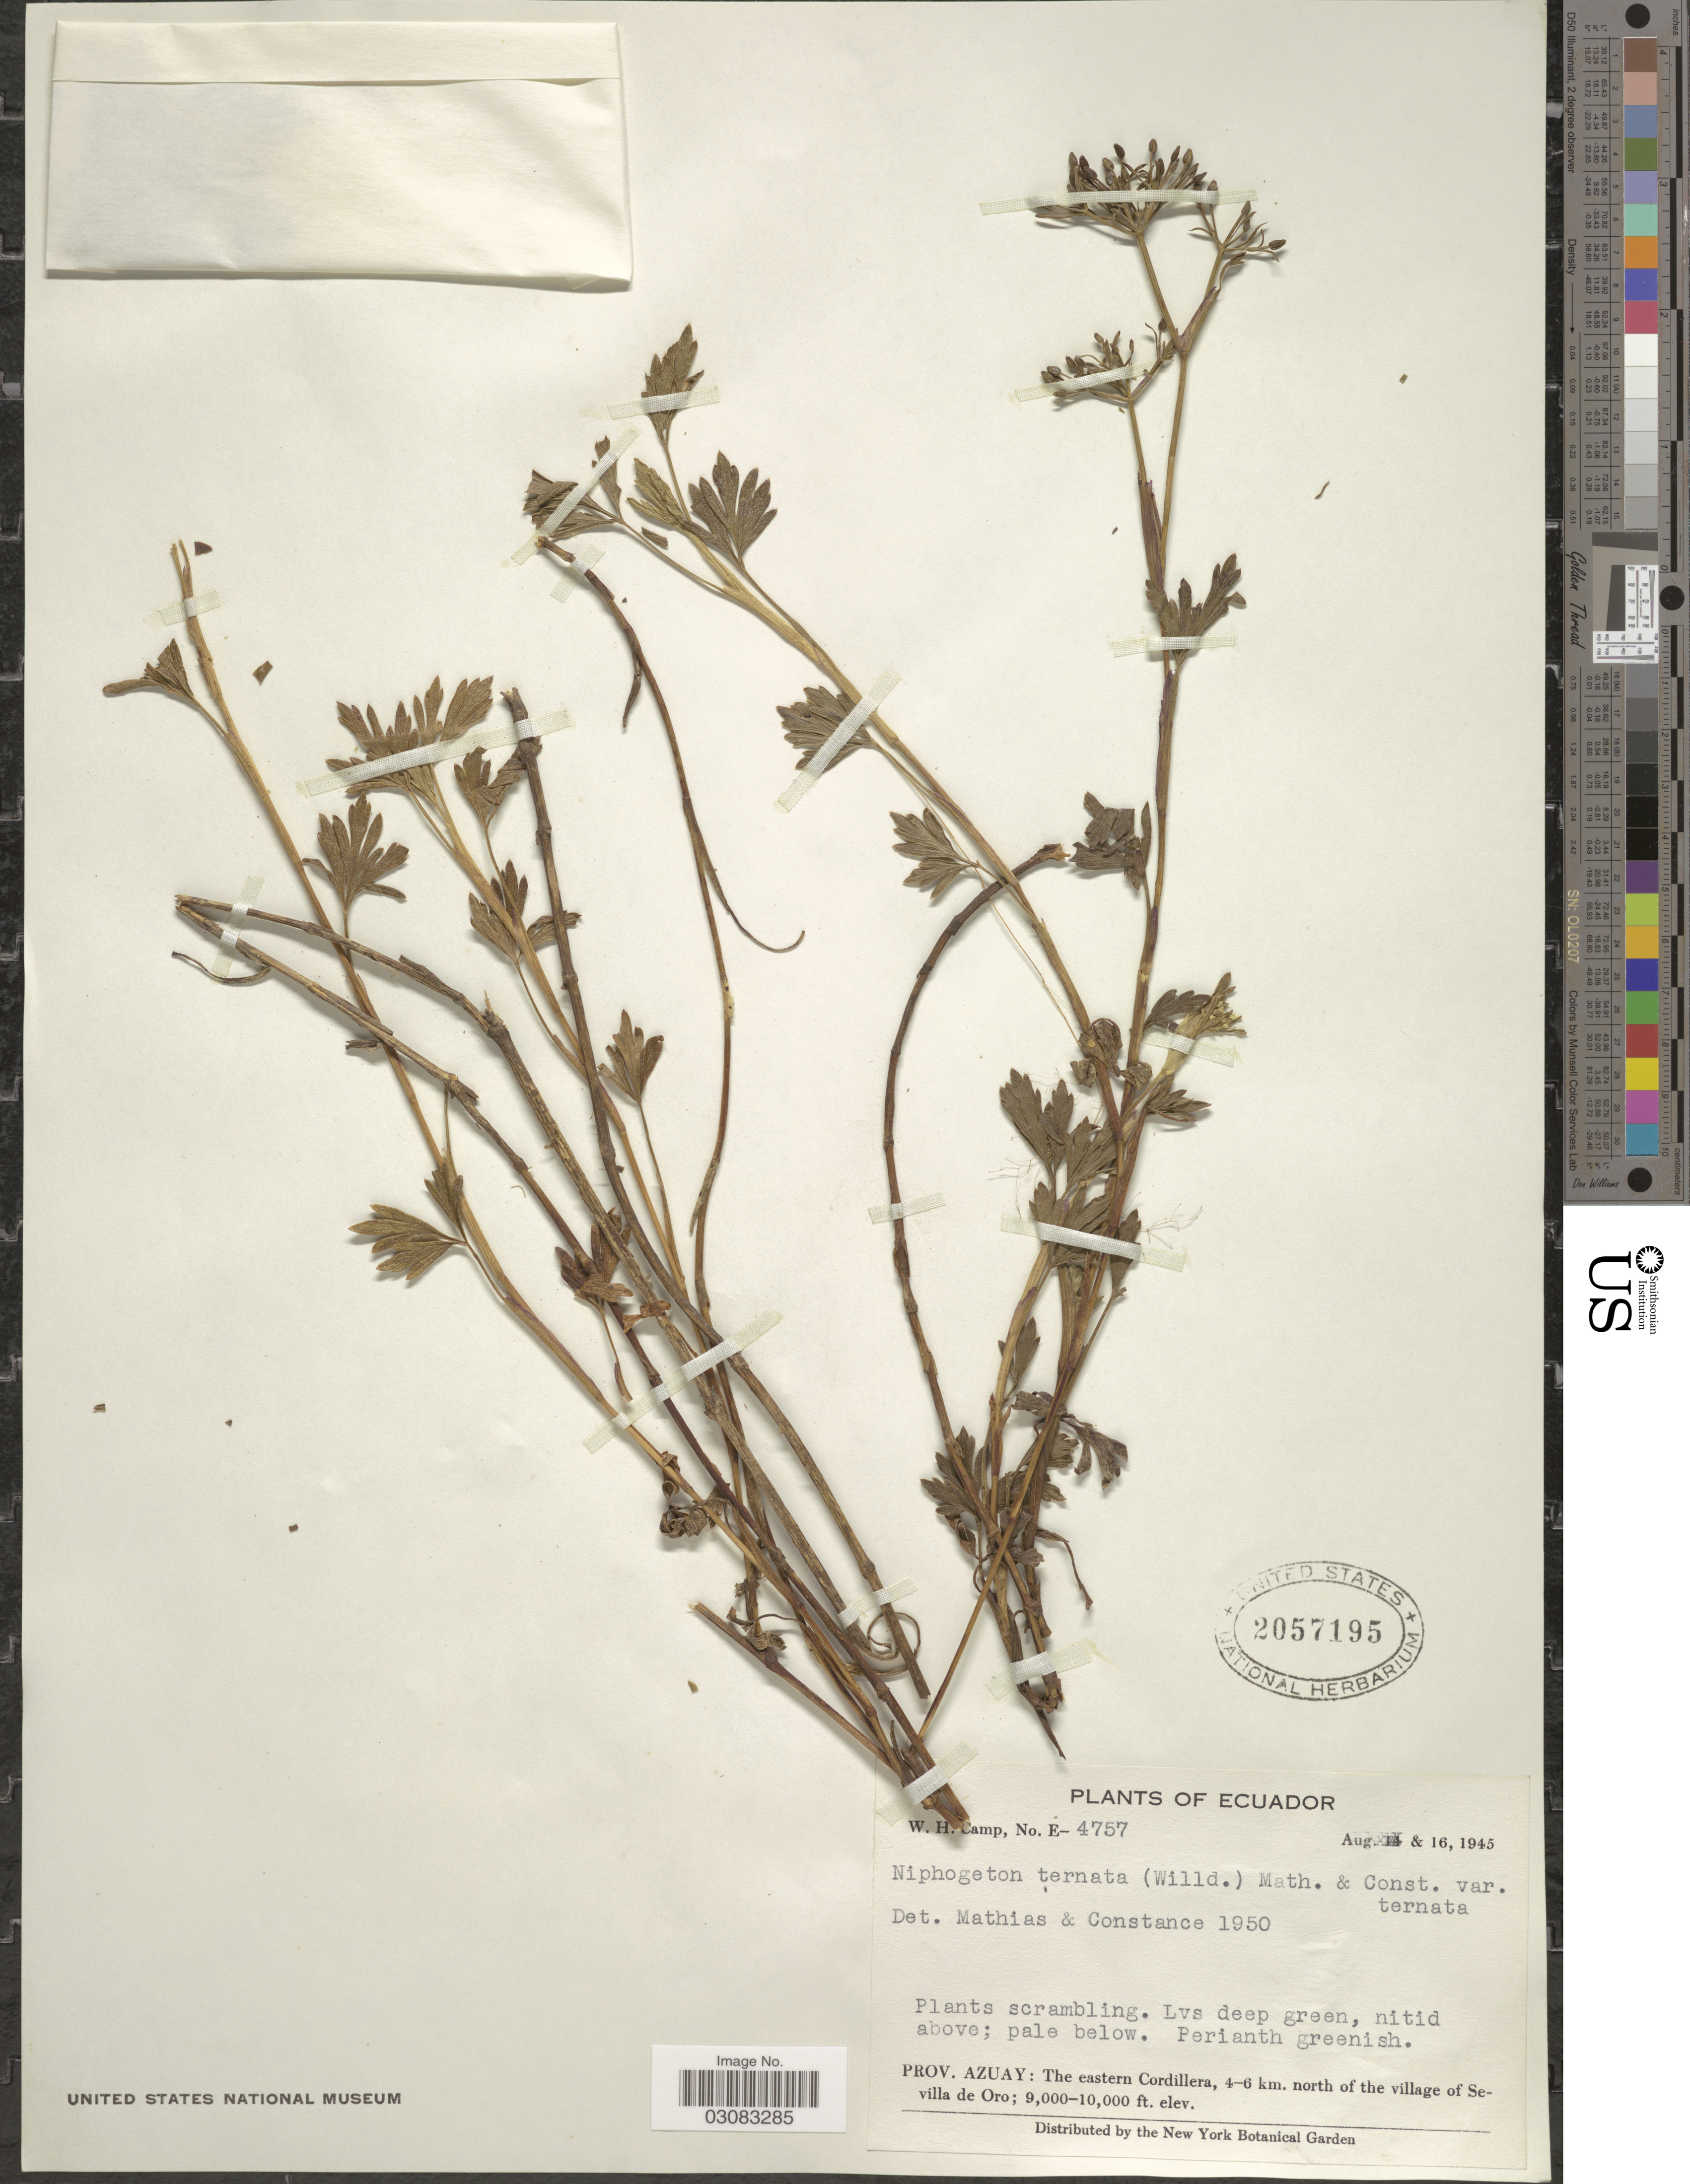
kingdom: Plantae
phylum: Tracheophyta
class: Magnoliopsida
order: Apiales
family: Apiaceae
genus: Niphogeton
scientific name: Niphogeton ternata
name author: (Willd. ex Schltr.) Mathias & Constance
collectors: W. H. Camp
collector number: E-4757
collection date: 1945-08-16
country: Ecuador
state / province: Azuay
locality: The eastern Cordillera, 4-6 km. north of the village of Sevilla de Oro.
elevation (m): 2743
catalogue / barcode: US 2057195